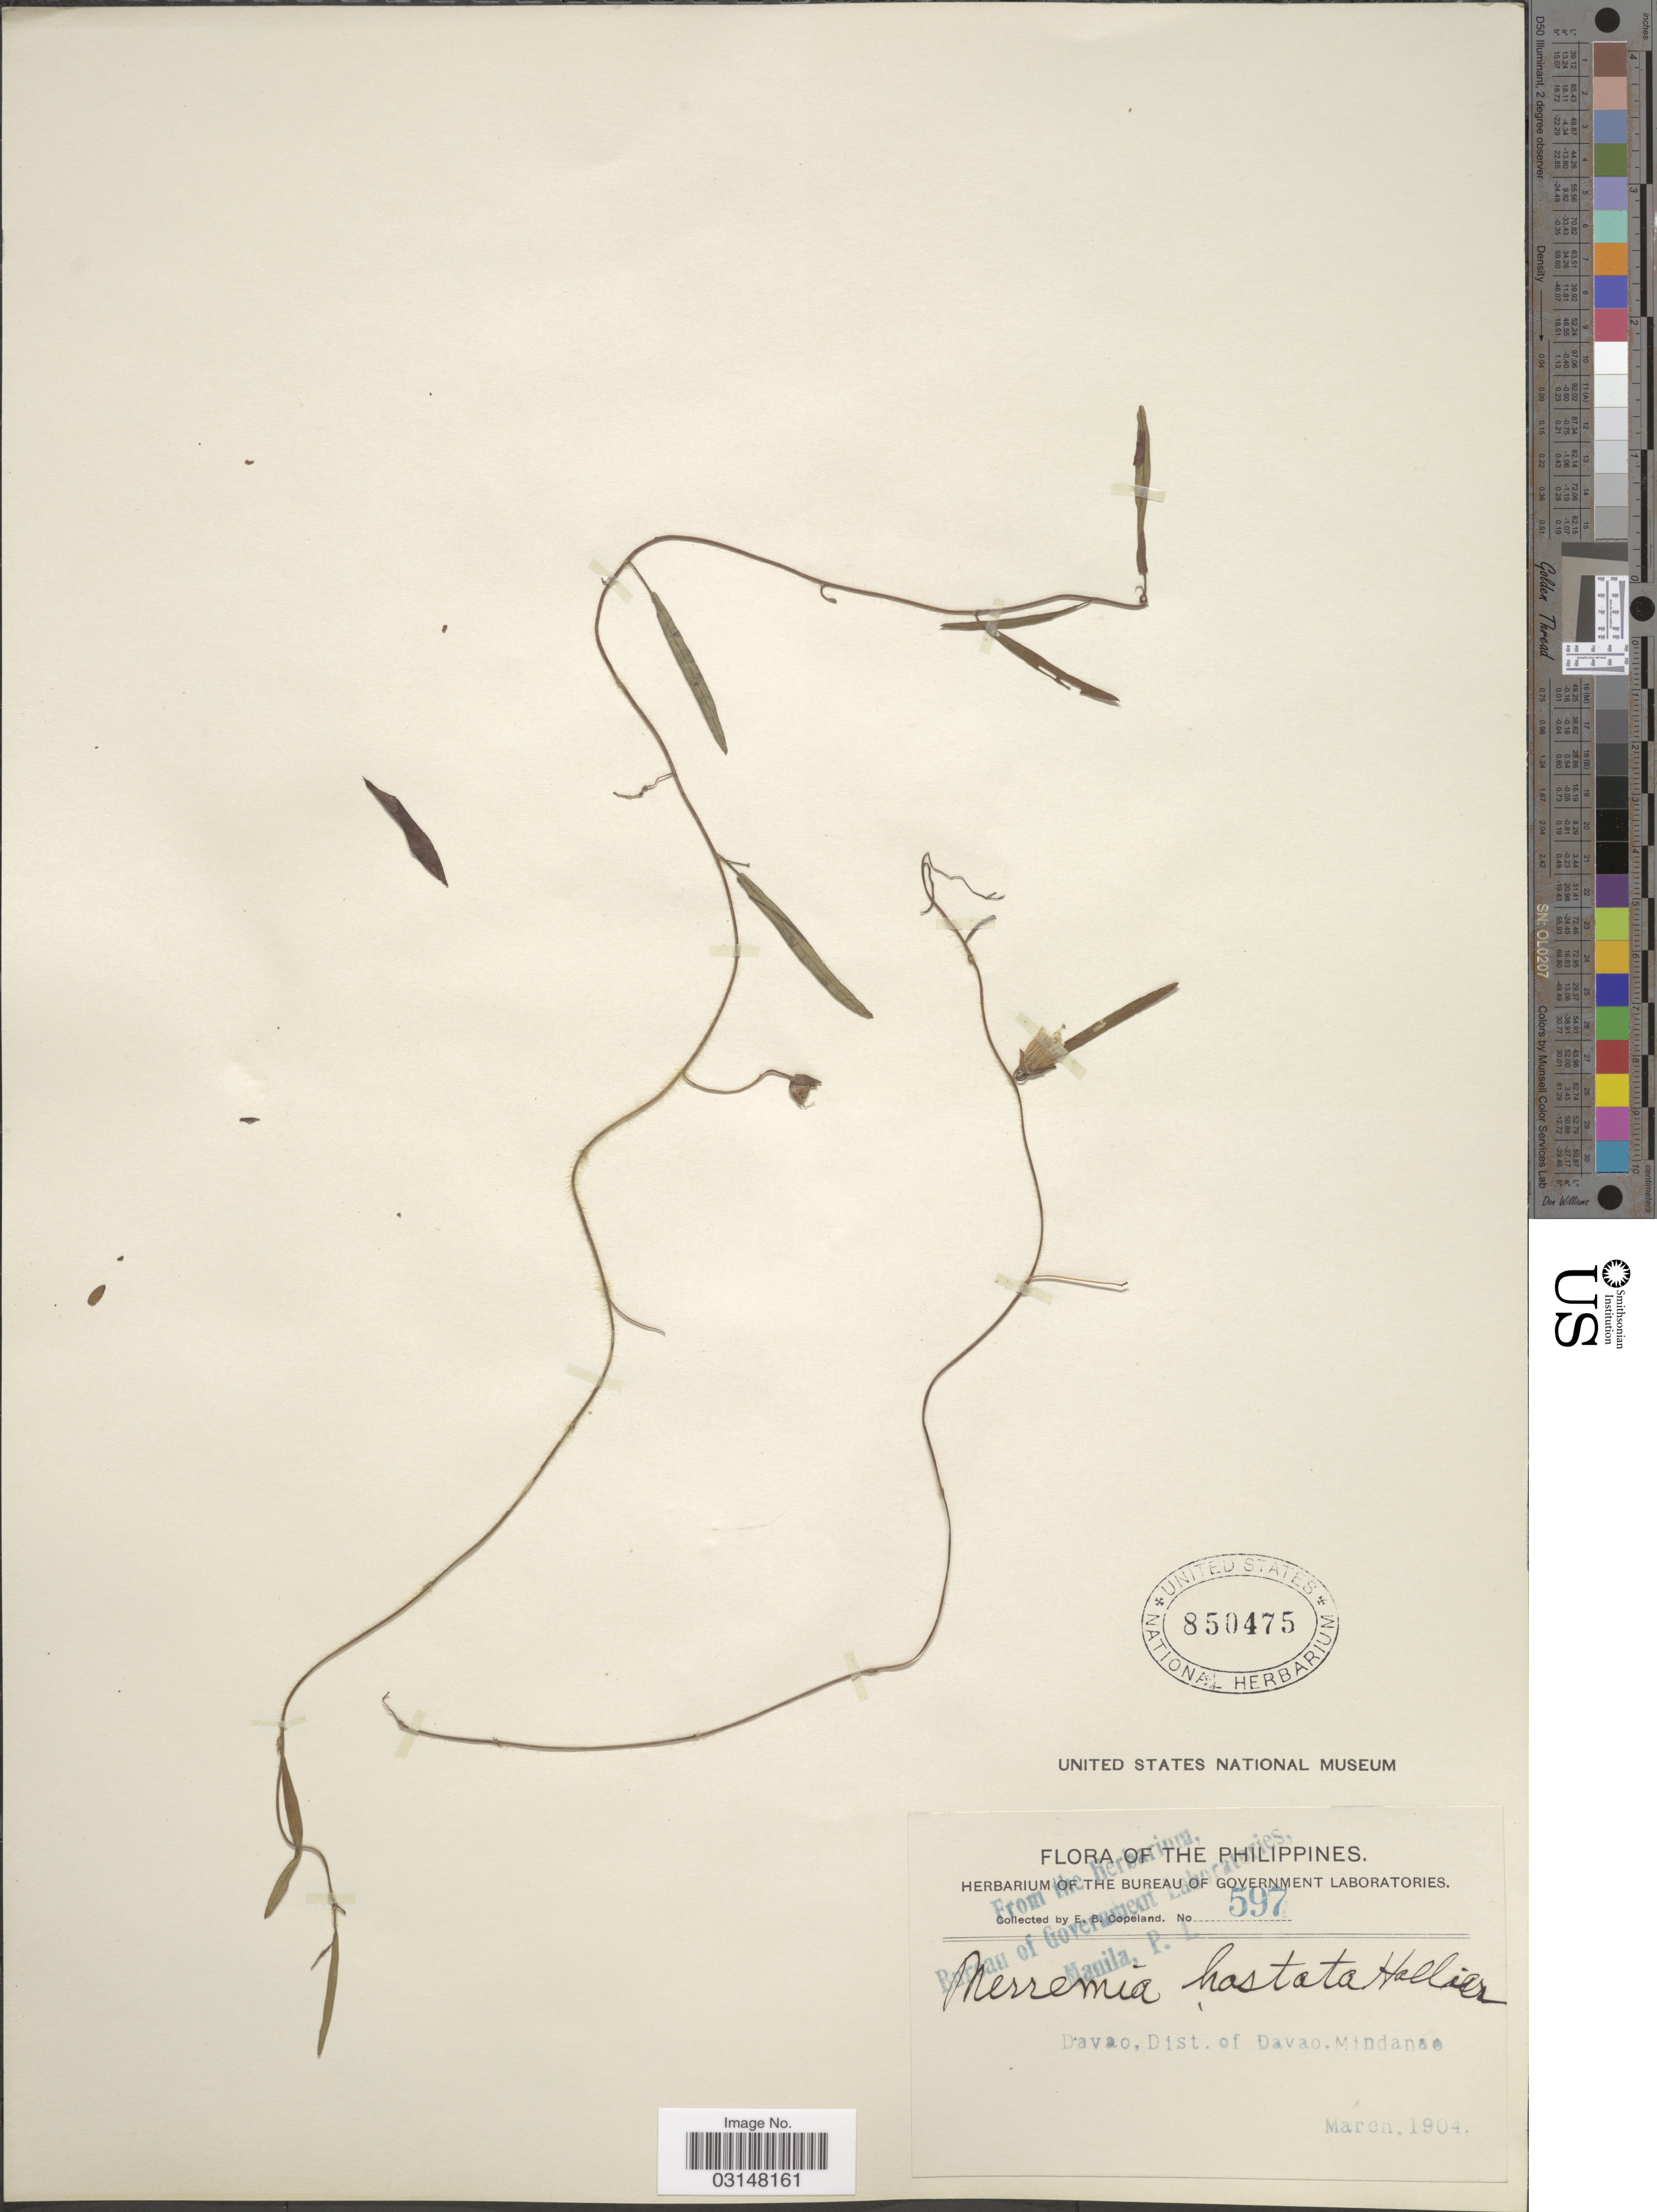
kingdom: Plantae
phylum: Tracheophyta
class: Magnoliopsida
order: Solanales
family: Convolvulaceae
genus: Merremia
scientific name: Merremia hirta var. hirta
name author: (L.) Merr.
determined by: Strong, Mark T., (BOT), Smithsonian Institution - National Museum of Natural History (UNITED STATES)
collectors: E. B. Copeland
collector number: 597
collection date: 1904-03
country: Philippines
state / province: Davao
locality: Davao, Dist. of Davao, Mindanao.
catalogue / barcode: US 850475